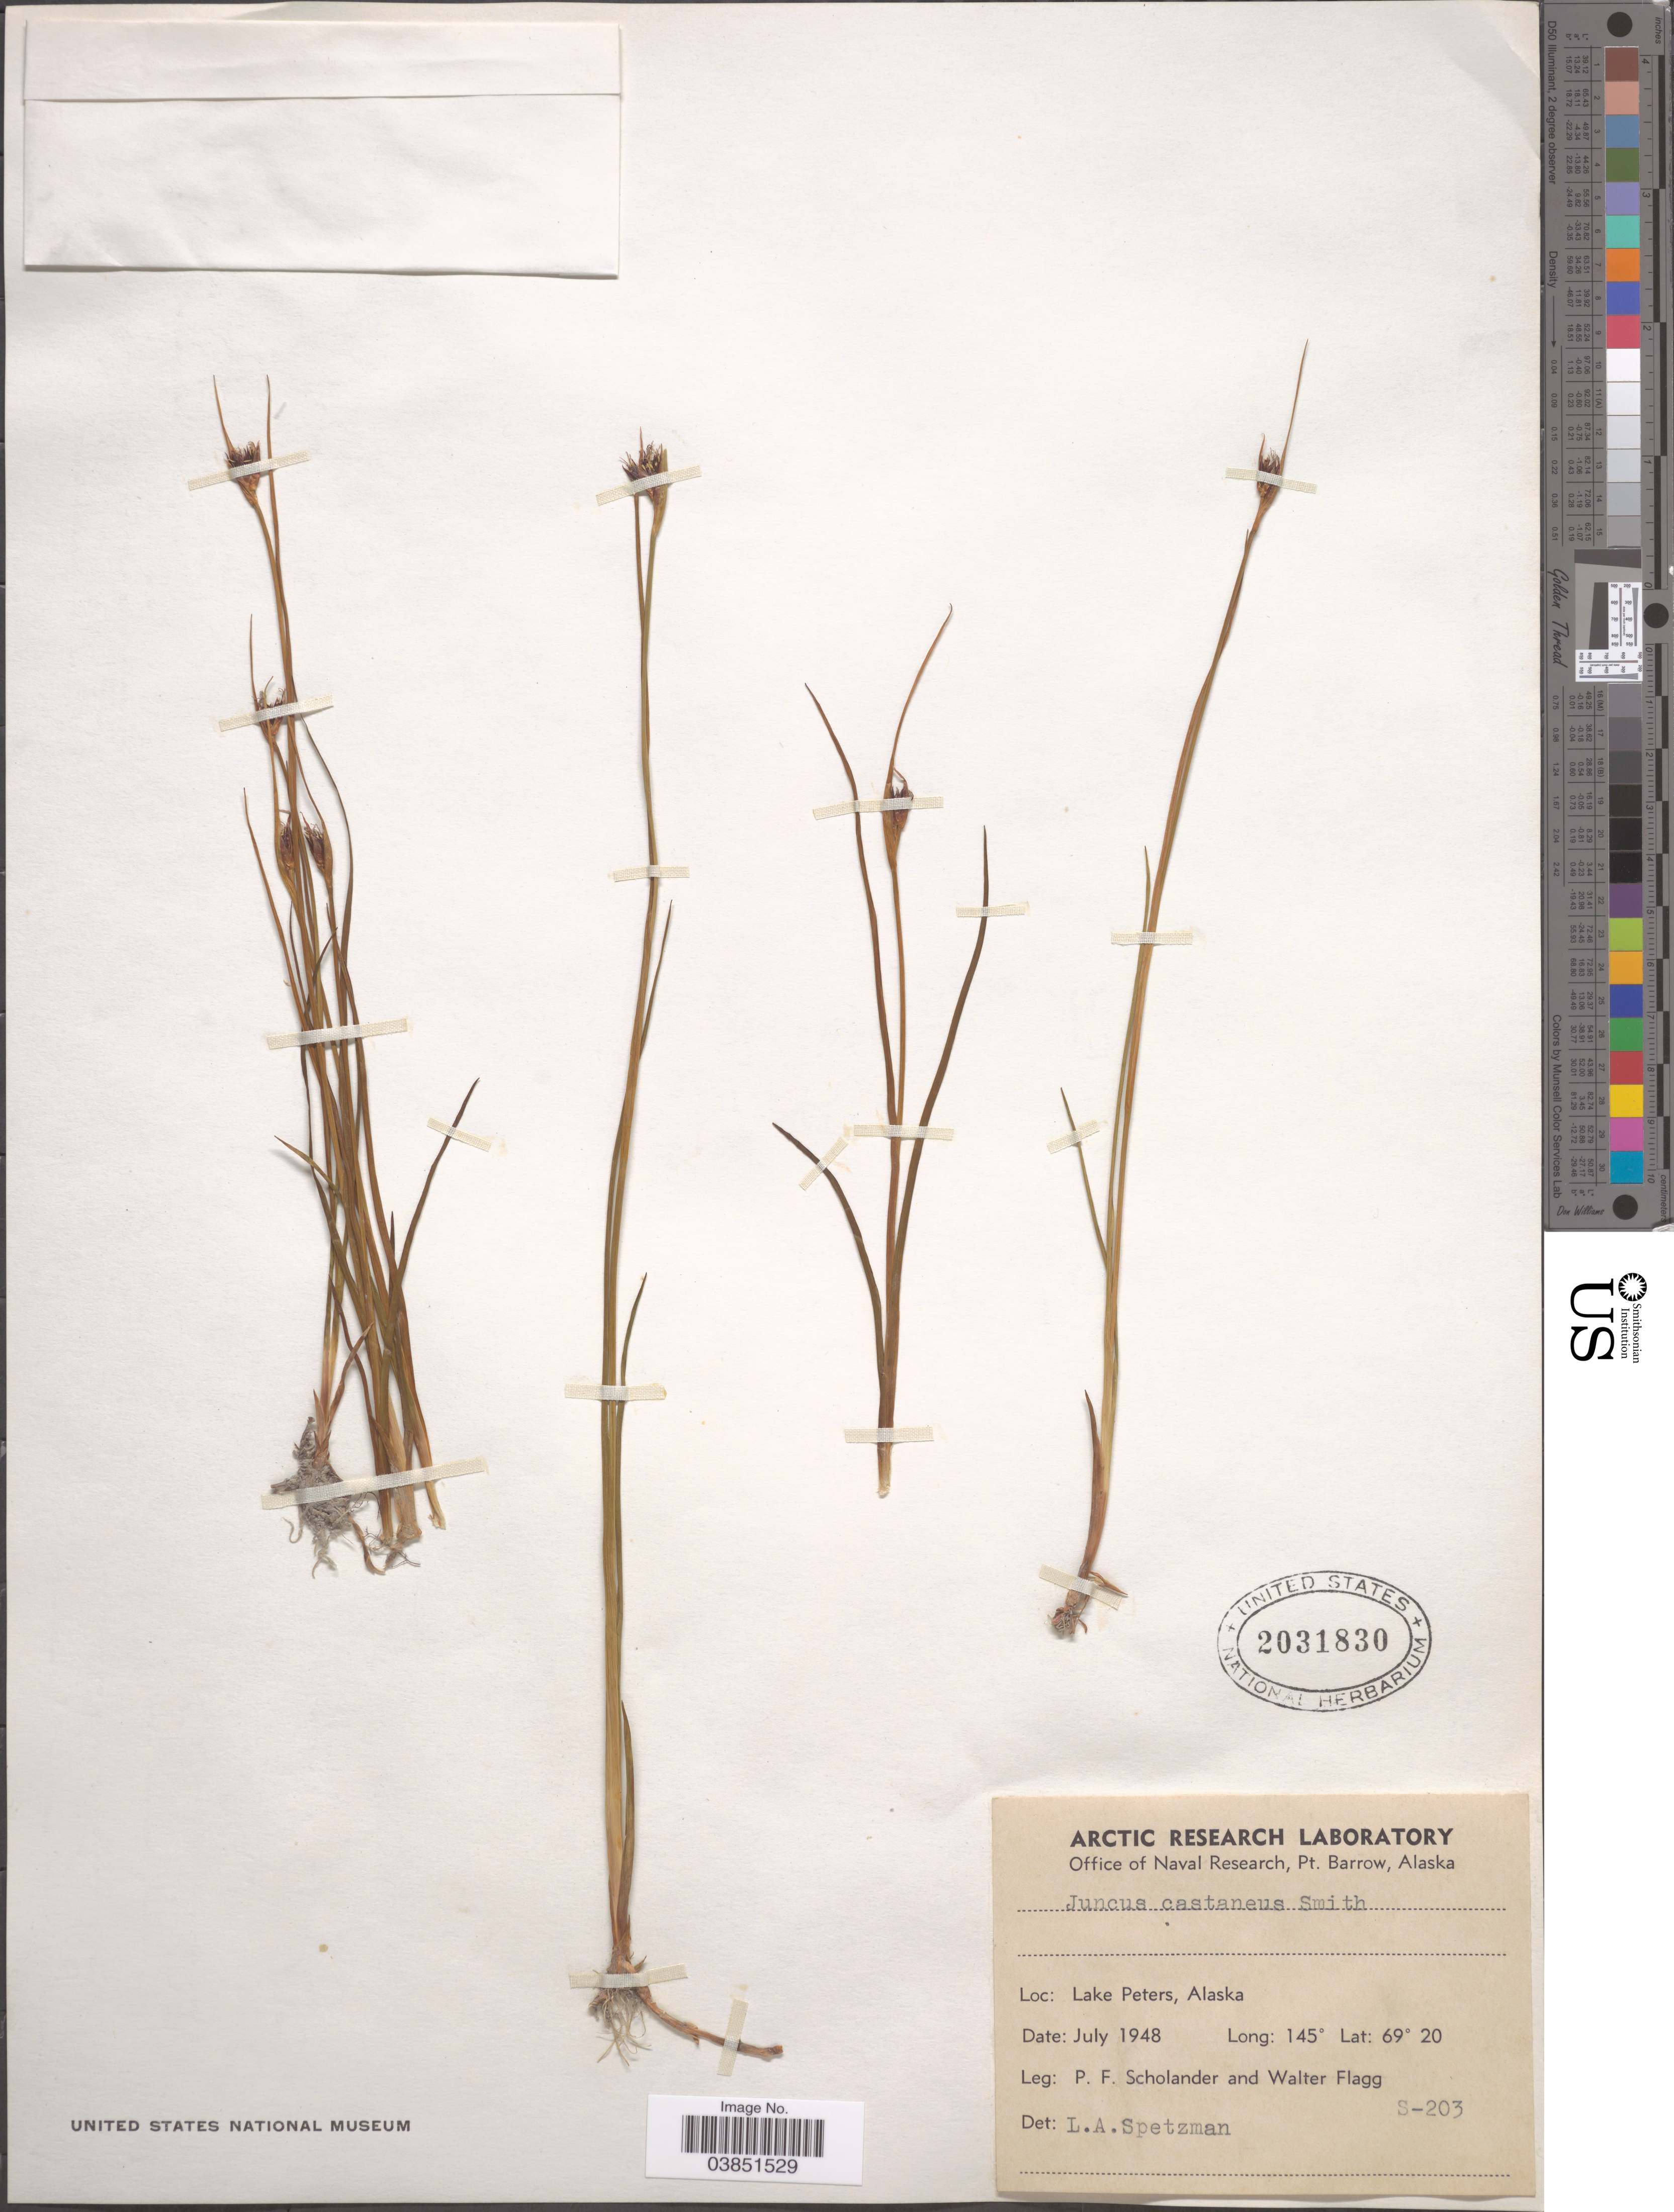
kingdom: Plantae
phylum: Tracheophyta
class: Liliopsida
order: Poales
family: Juncaceae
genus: Juncus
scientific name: Juncus castaneus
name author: Sm.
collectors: P. Scholander & W. Flagg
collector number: S-203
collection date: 1948-07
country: United States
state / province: Alaska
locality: Lake Peters.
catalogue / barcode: US 2031830